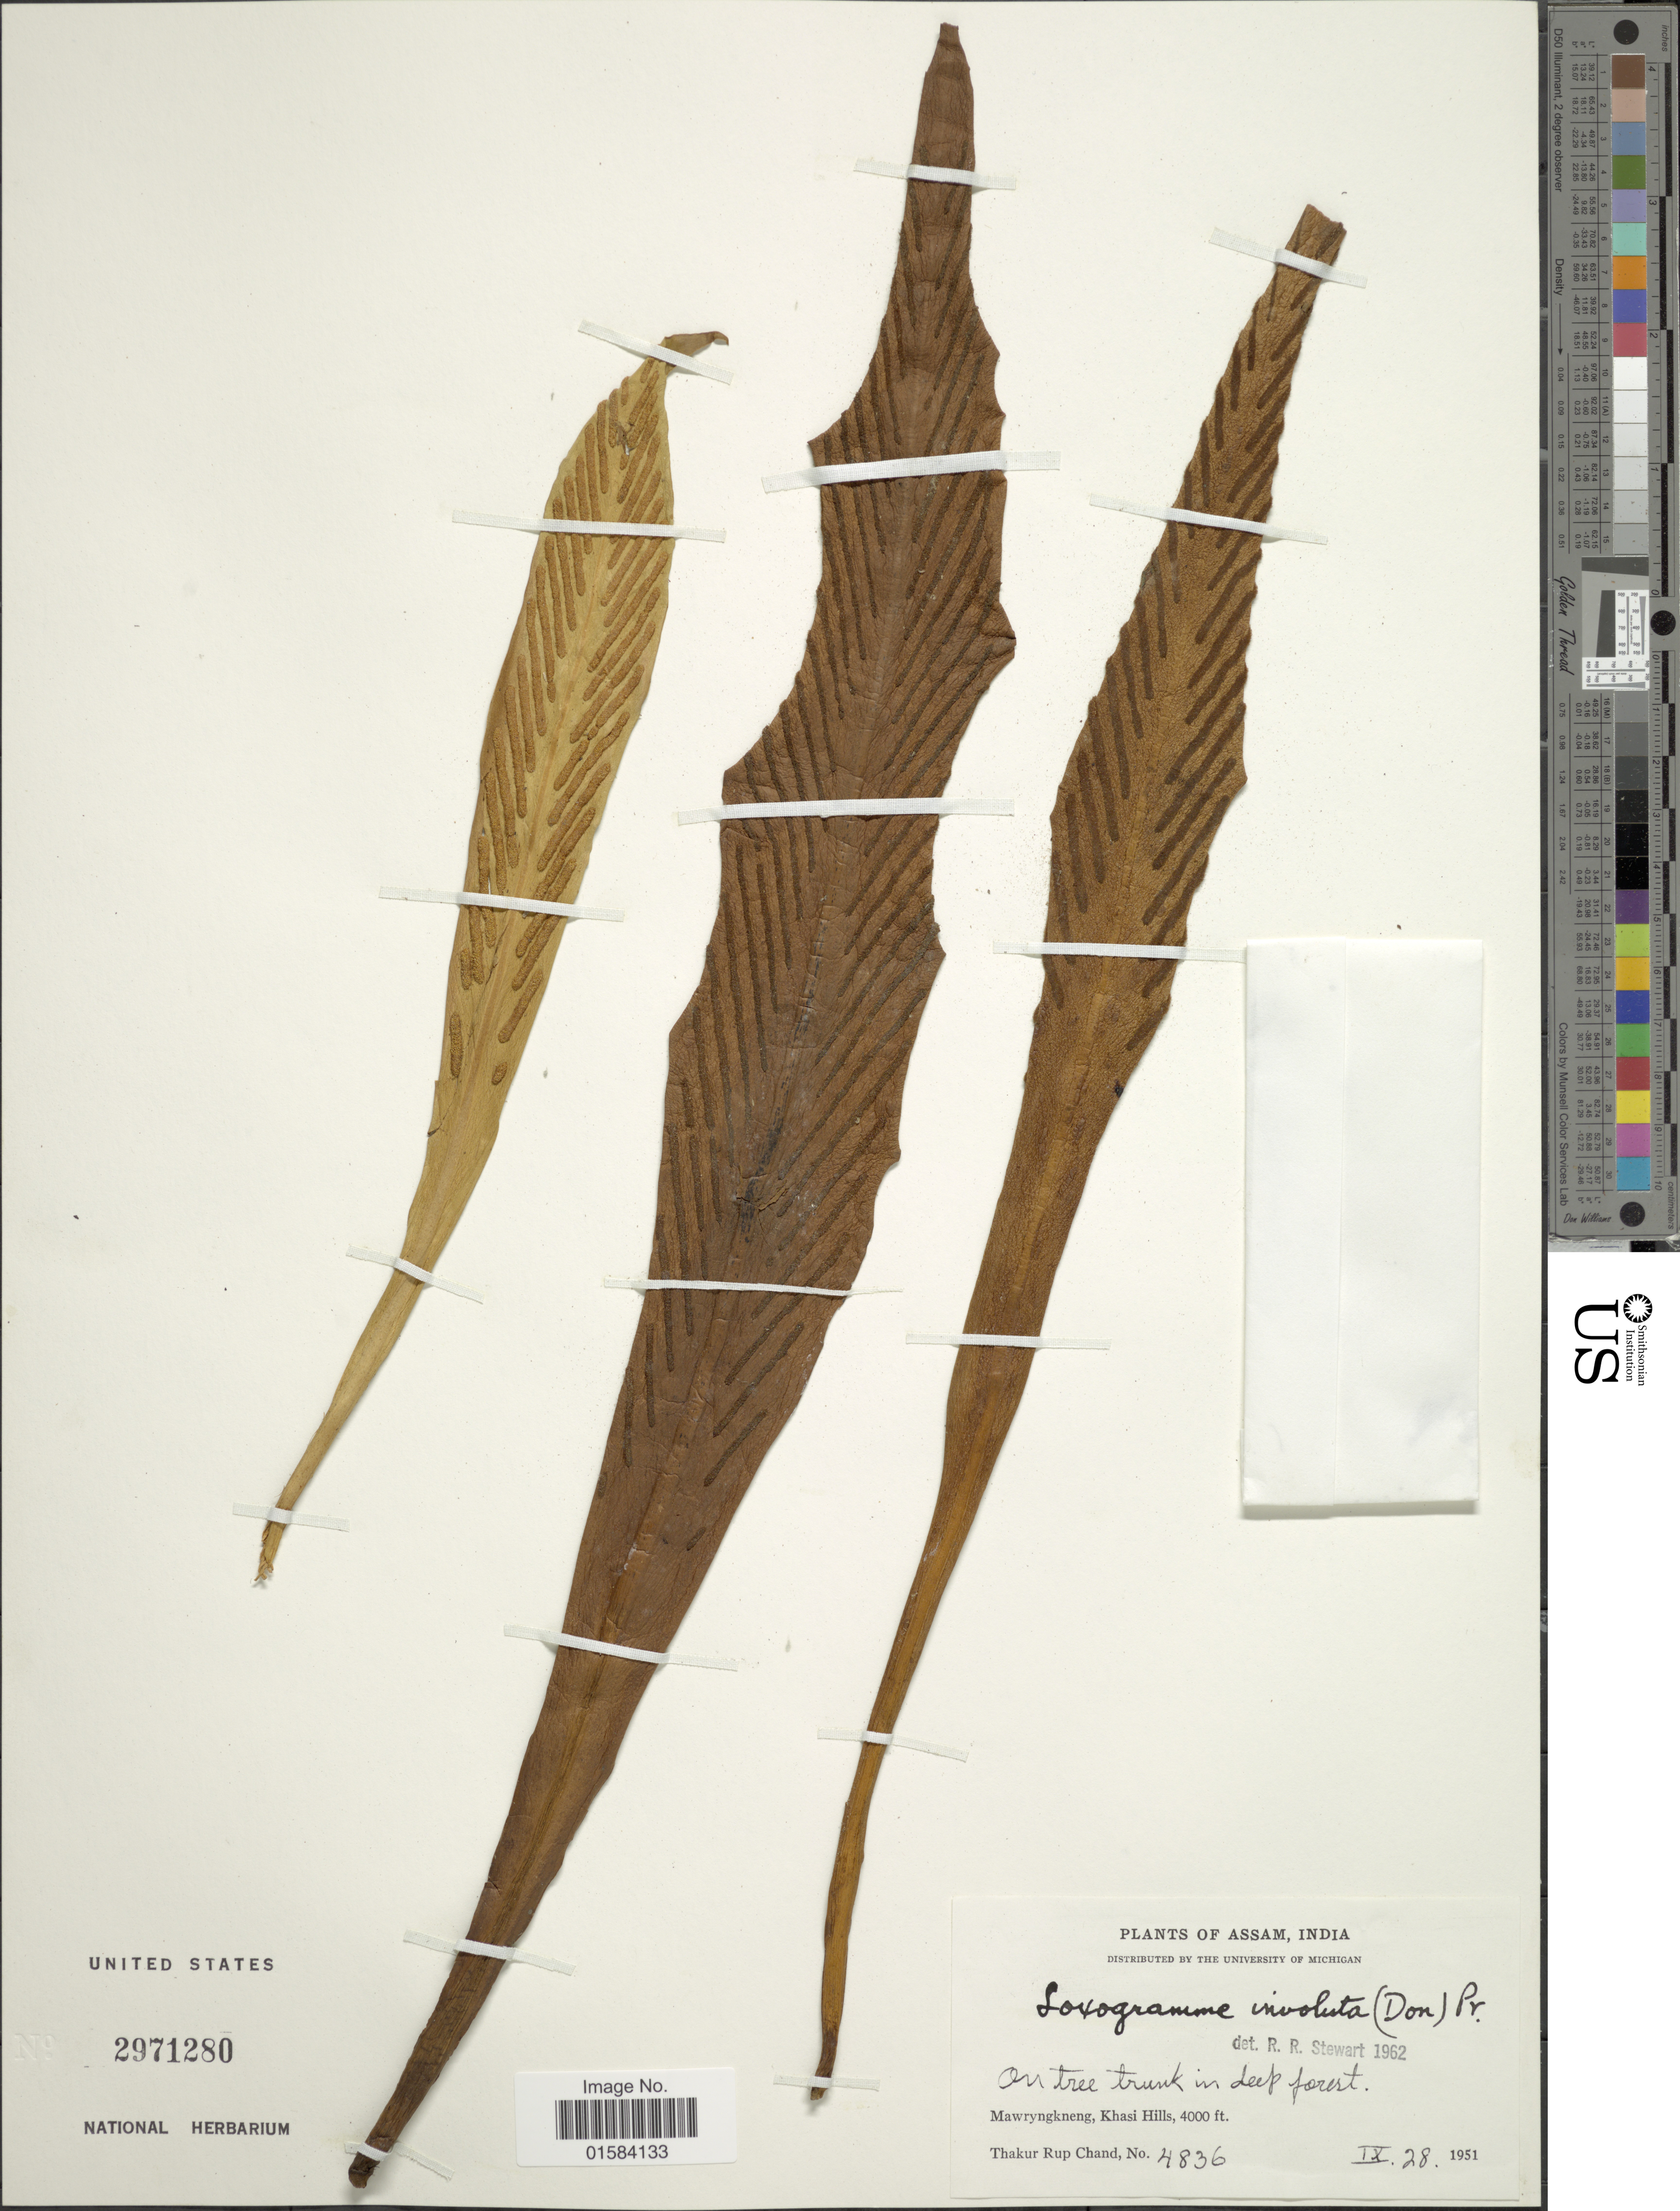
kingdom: Plantae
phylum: Tracheophyta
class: Polypodiopsida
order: Polypodiales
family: Polypodiaceae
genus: Loxogramme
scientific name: Loxogramme involuta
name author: (D. Don) C. Presl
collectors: T. R. Chand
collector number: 4836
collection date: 1951-09-28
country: India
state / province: Meghalaya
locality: Mawryngkneng, Khasi Hills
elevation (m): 1219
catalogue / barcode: US 2971280